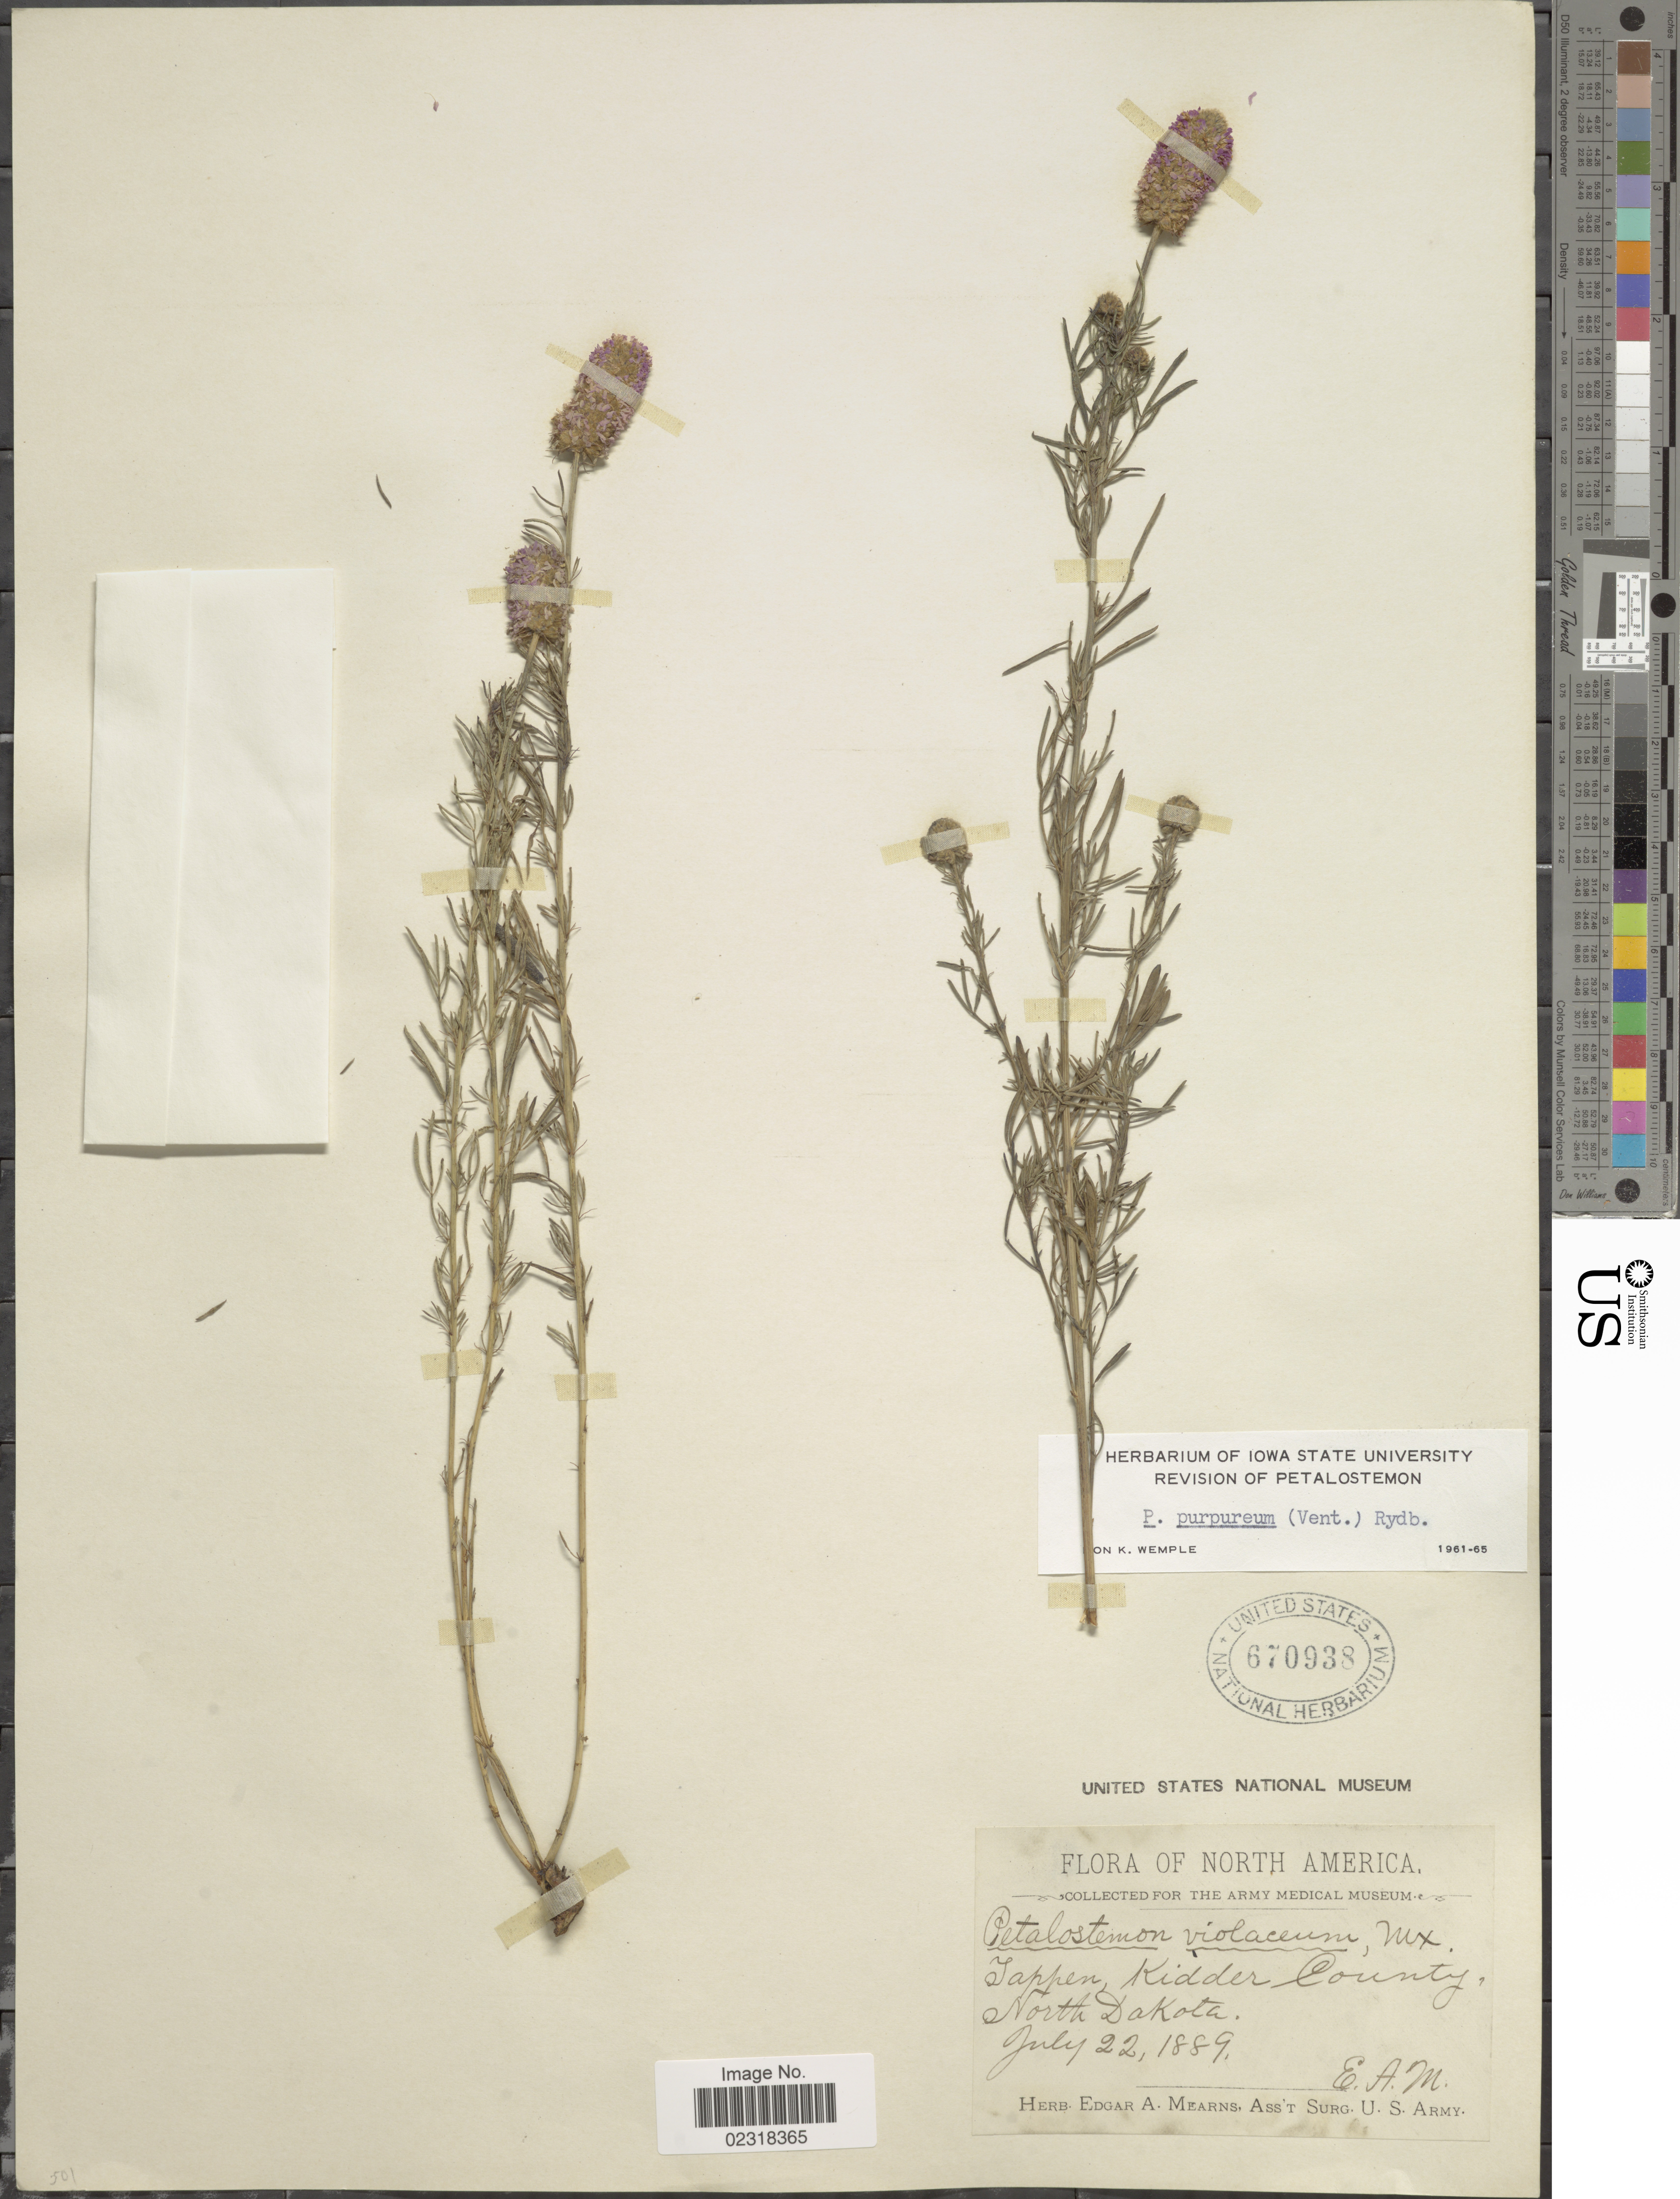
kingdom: Plantae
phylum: Tracheophyta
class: Magnoliopsida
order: Fabales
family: Fabaceae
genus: Dalea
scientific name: Dalea purpurea var. purpurea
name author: Vent.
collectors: E. A. Mearns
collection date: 1889-07-22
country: United States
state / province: North Dakota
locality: Jappen, Kidder County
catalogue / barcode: US 670938